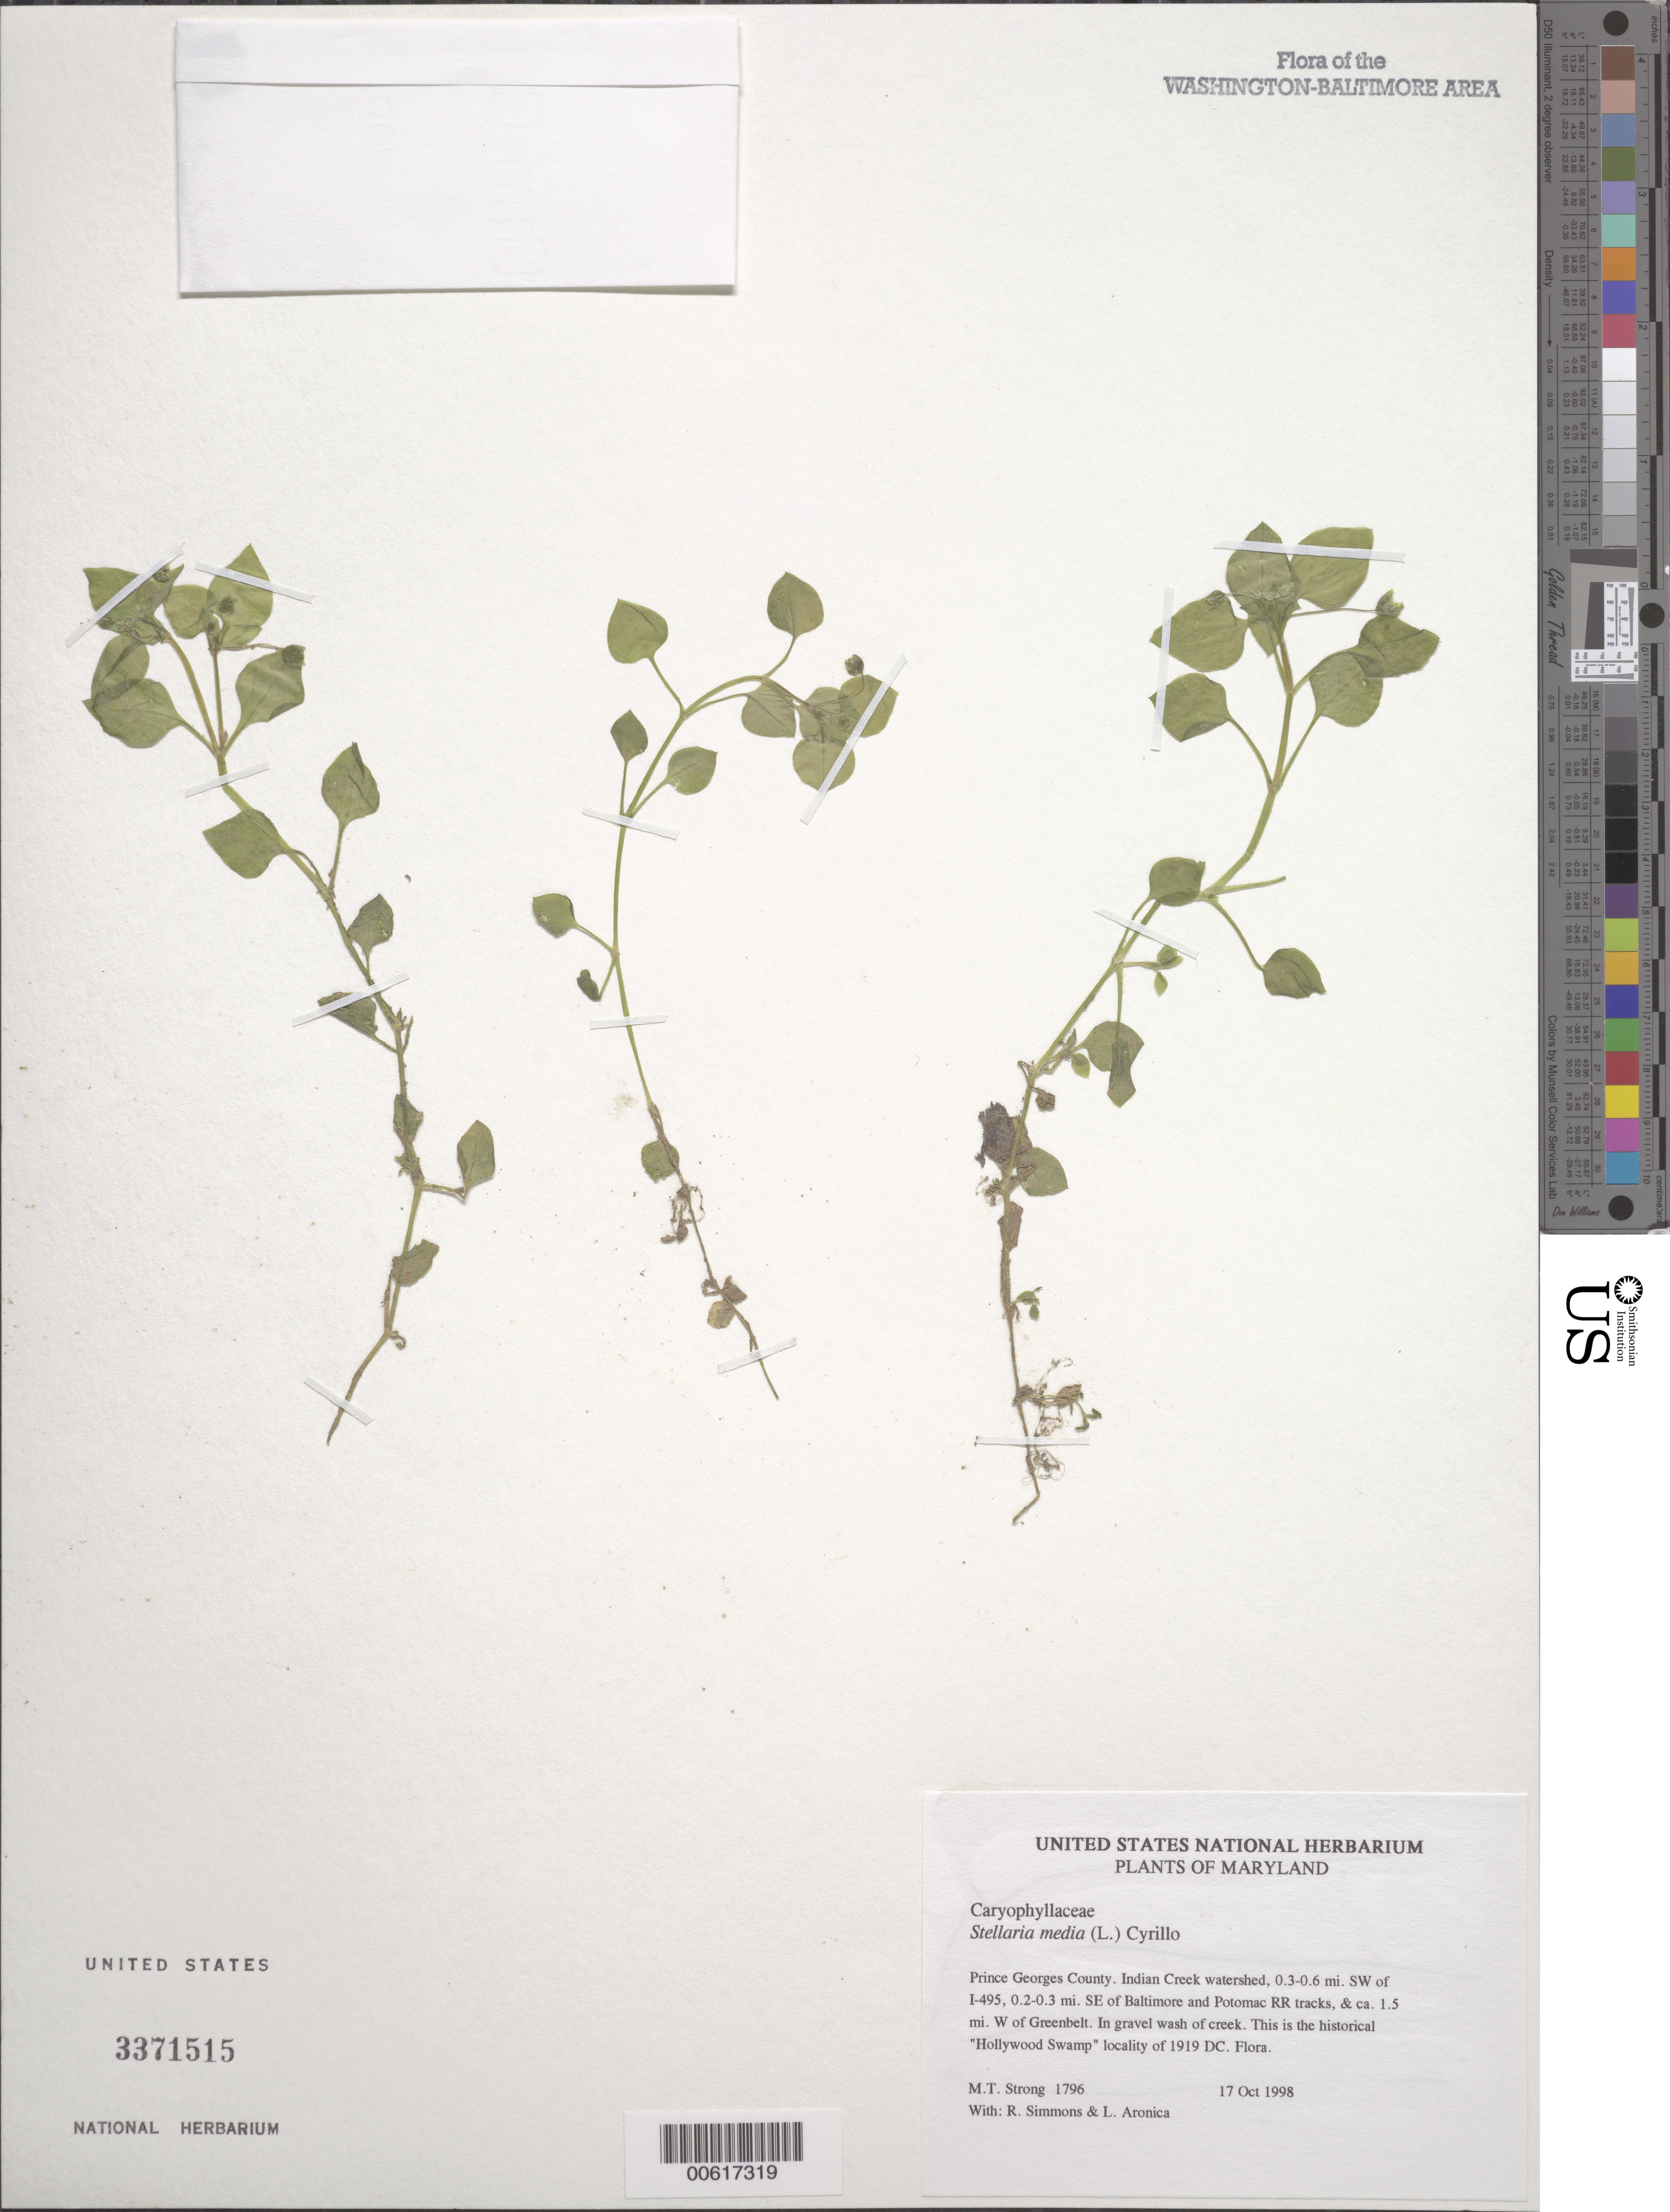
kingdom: Plantae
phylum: Tracheophyta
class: Magnoliopsida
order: Caryophyllales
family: Caryophyllaceae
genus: Stellaria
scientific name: Stellaria media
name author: (L.) Vill.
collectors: M. T. Strong, R. Simmons & L. Aronica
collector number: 1796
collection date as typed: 17 Oct 1998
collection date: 1998-10-17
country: United States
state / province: Maryland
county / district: Prince George's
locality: Indian Creek watershed, 0.3-0.6 mi. SW of I-495, 0.2-0.3 mi. SE of Baltimore and Potomac RR tracks, & ca. 1.5 mi. W of Greenbelt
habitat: In gravel wash of creek. This is the historical "Hollywood Swamp" locality of 1919 DC. Flora.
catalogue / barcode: US 3371515